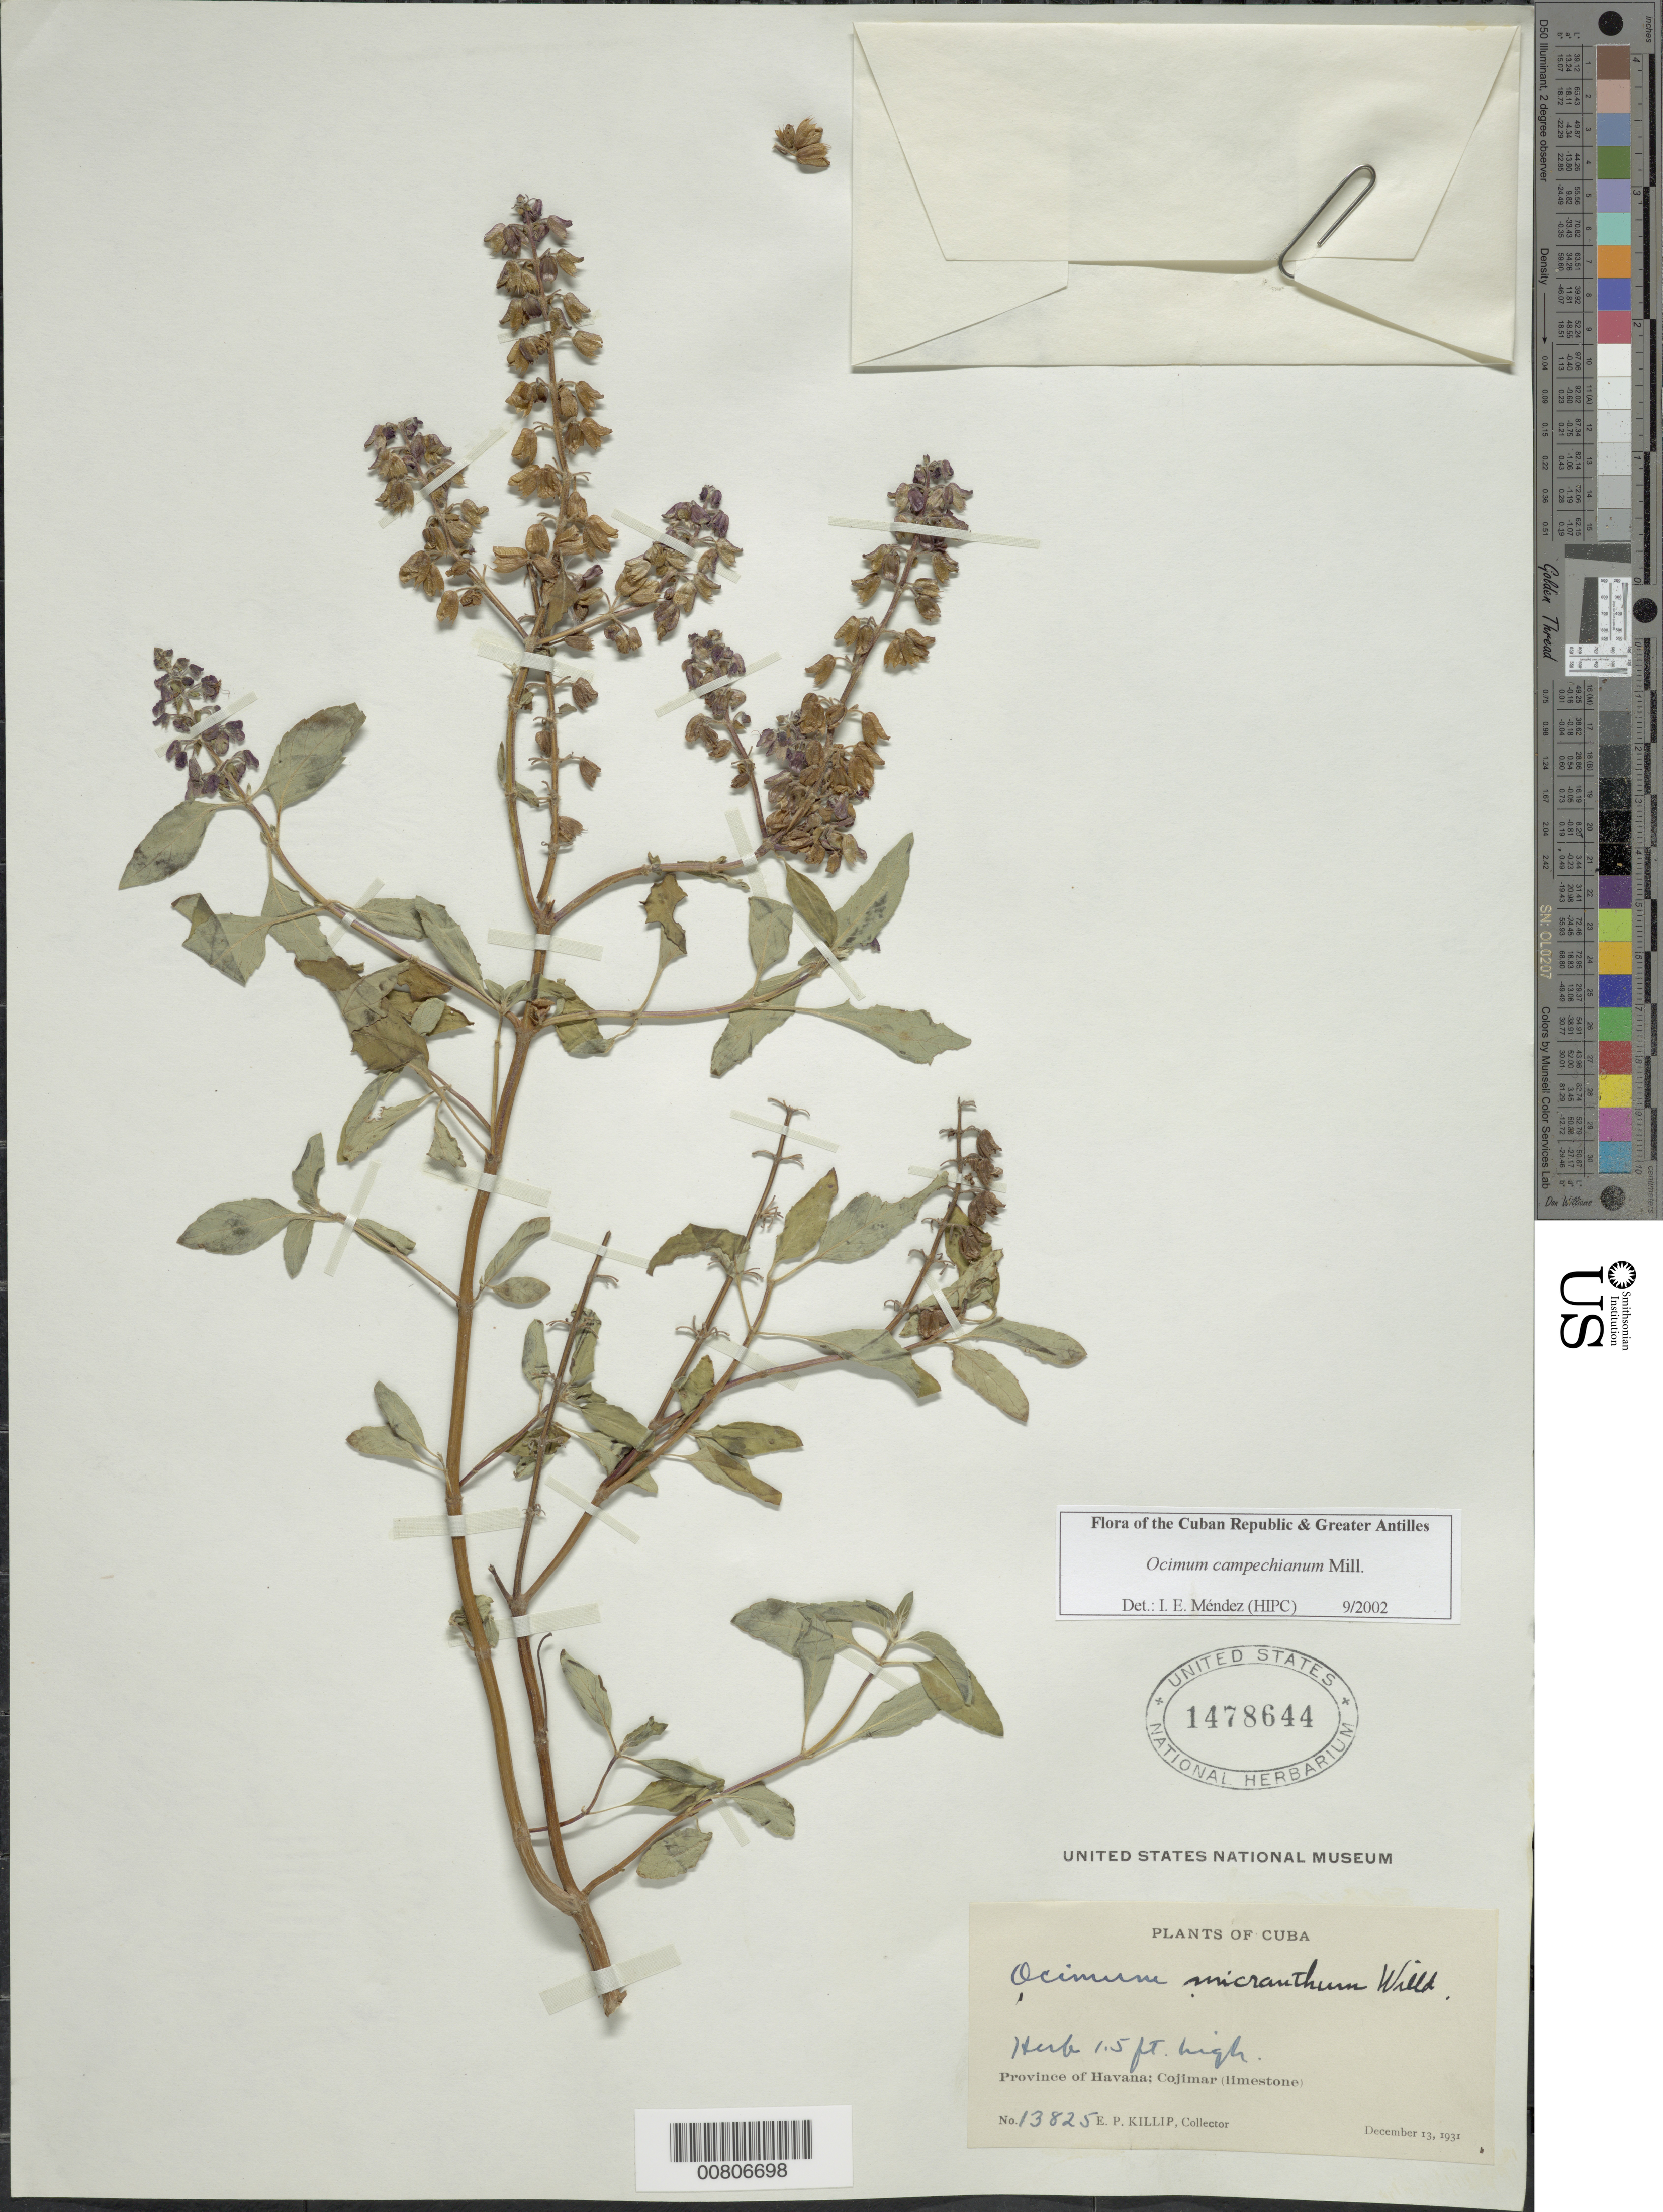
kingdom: Plantae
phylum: Tracheophyta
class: Magnoliopsida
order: Lamiales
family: Lamiaceae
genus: Ocimum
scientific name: Ocimum campechianum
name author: Mill.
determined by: Méndez, Isidro E., (HIPC)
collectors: E. P. Killip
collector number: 13825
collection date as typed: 13 Dec 1931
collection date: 1931-12-13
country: Cuba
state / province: La Habana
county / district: Municipio Habana del Este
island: Cuba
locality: Cojimar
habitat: Limestone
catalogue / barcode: US 1478644